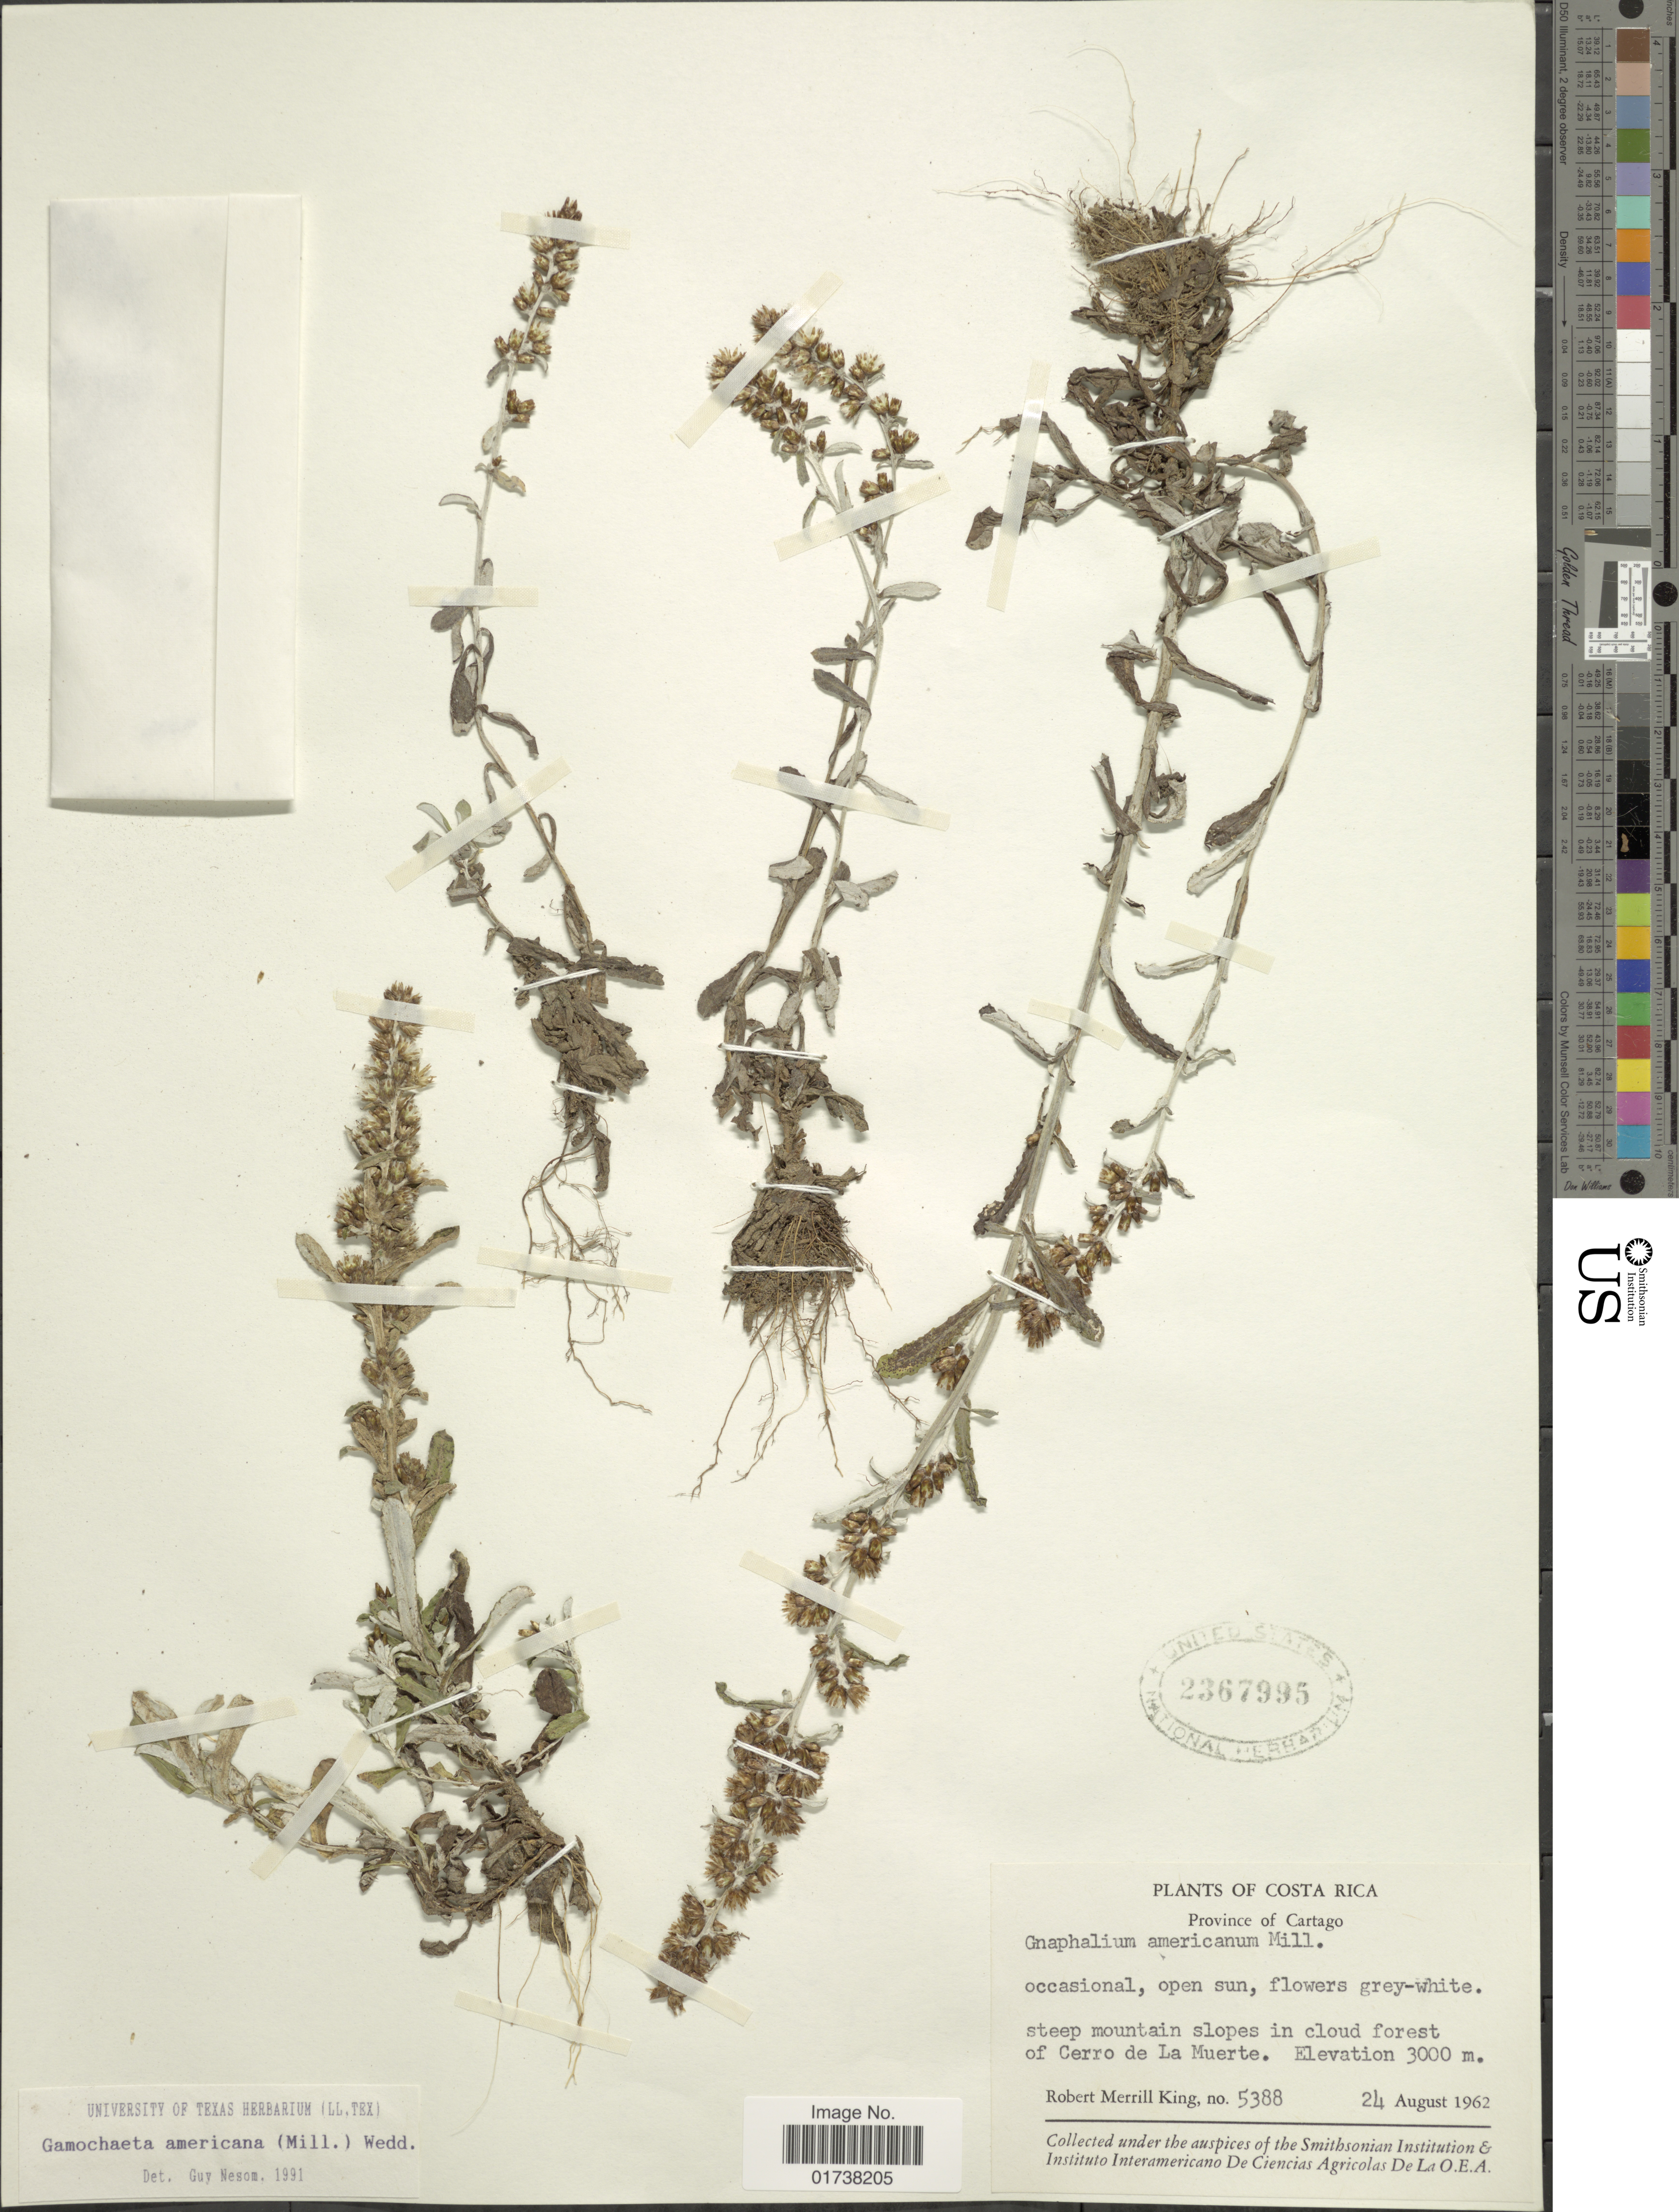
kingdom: Plantae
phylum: Tracheophyta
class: Magnoliopsida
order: Asterales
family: Asteraceae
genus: Gamochaeta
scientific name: Gamochaeta americana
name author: (Mill.) Wedd.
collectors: R. M. King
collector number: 5388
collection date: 1962-08-24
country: Costa Rica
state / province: Cartago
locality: Steep mountains slopes in cloud forest of Cerro de la Muerte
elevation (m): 3000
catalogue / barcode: US 2367995